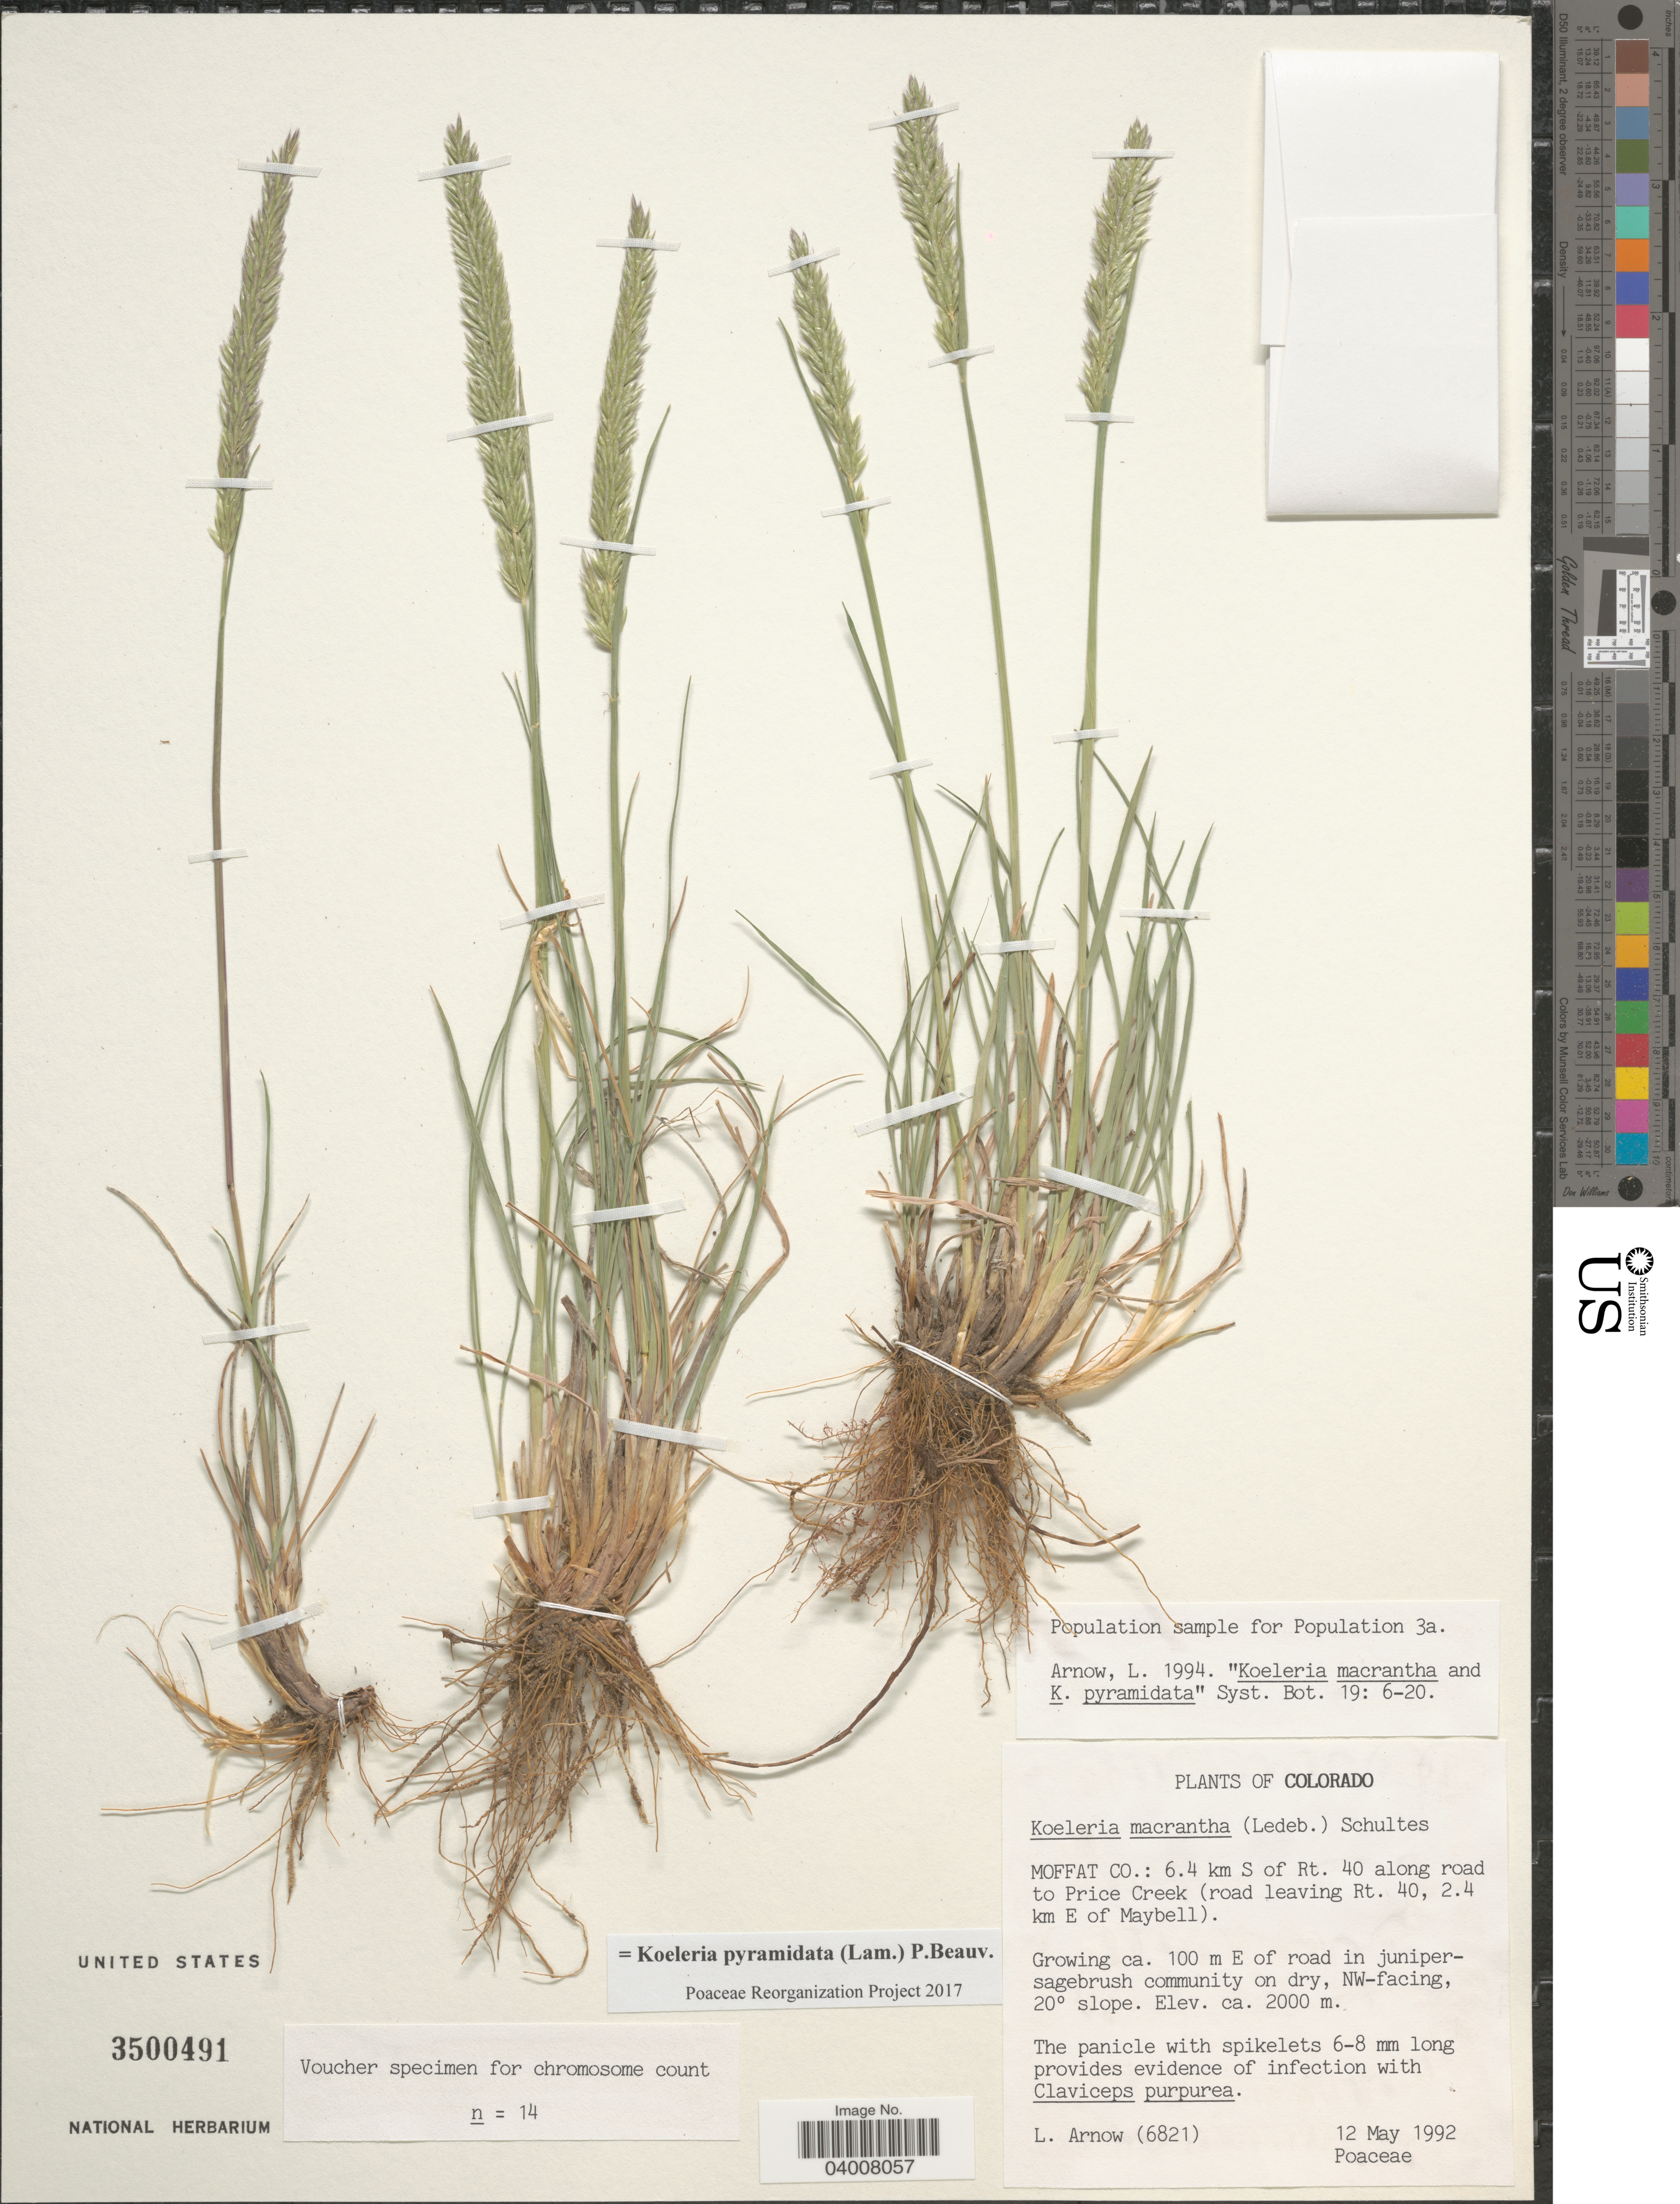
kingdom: Plantae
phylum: Tracheophyta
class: Liliopsida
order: Poales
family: Poaceae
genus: Koeleria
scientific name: Koeleria pyramidata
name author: (Lam.) P. Beauv.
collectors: L. Arnow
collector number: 6821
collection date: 1992-05-12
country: United States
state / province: Colorado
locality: Moffat Co.: 6.4 km S of Rt. 40 along road to Price Creek (road leaving Rt. 40, 2.4 km E of Maybell). Growing ca. 100 m E of road in juniper-sagebrush community on dry, NW-facing, 20° slope.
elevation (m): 2000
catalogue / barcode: US 3500491